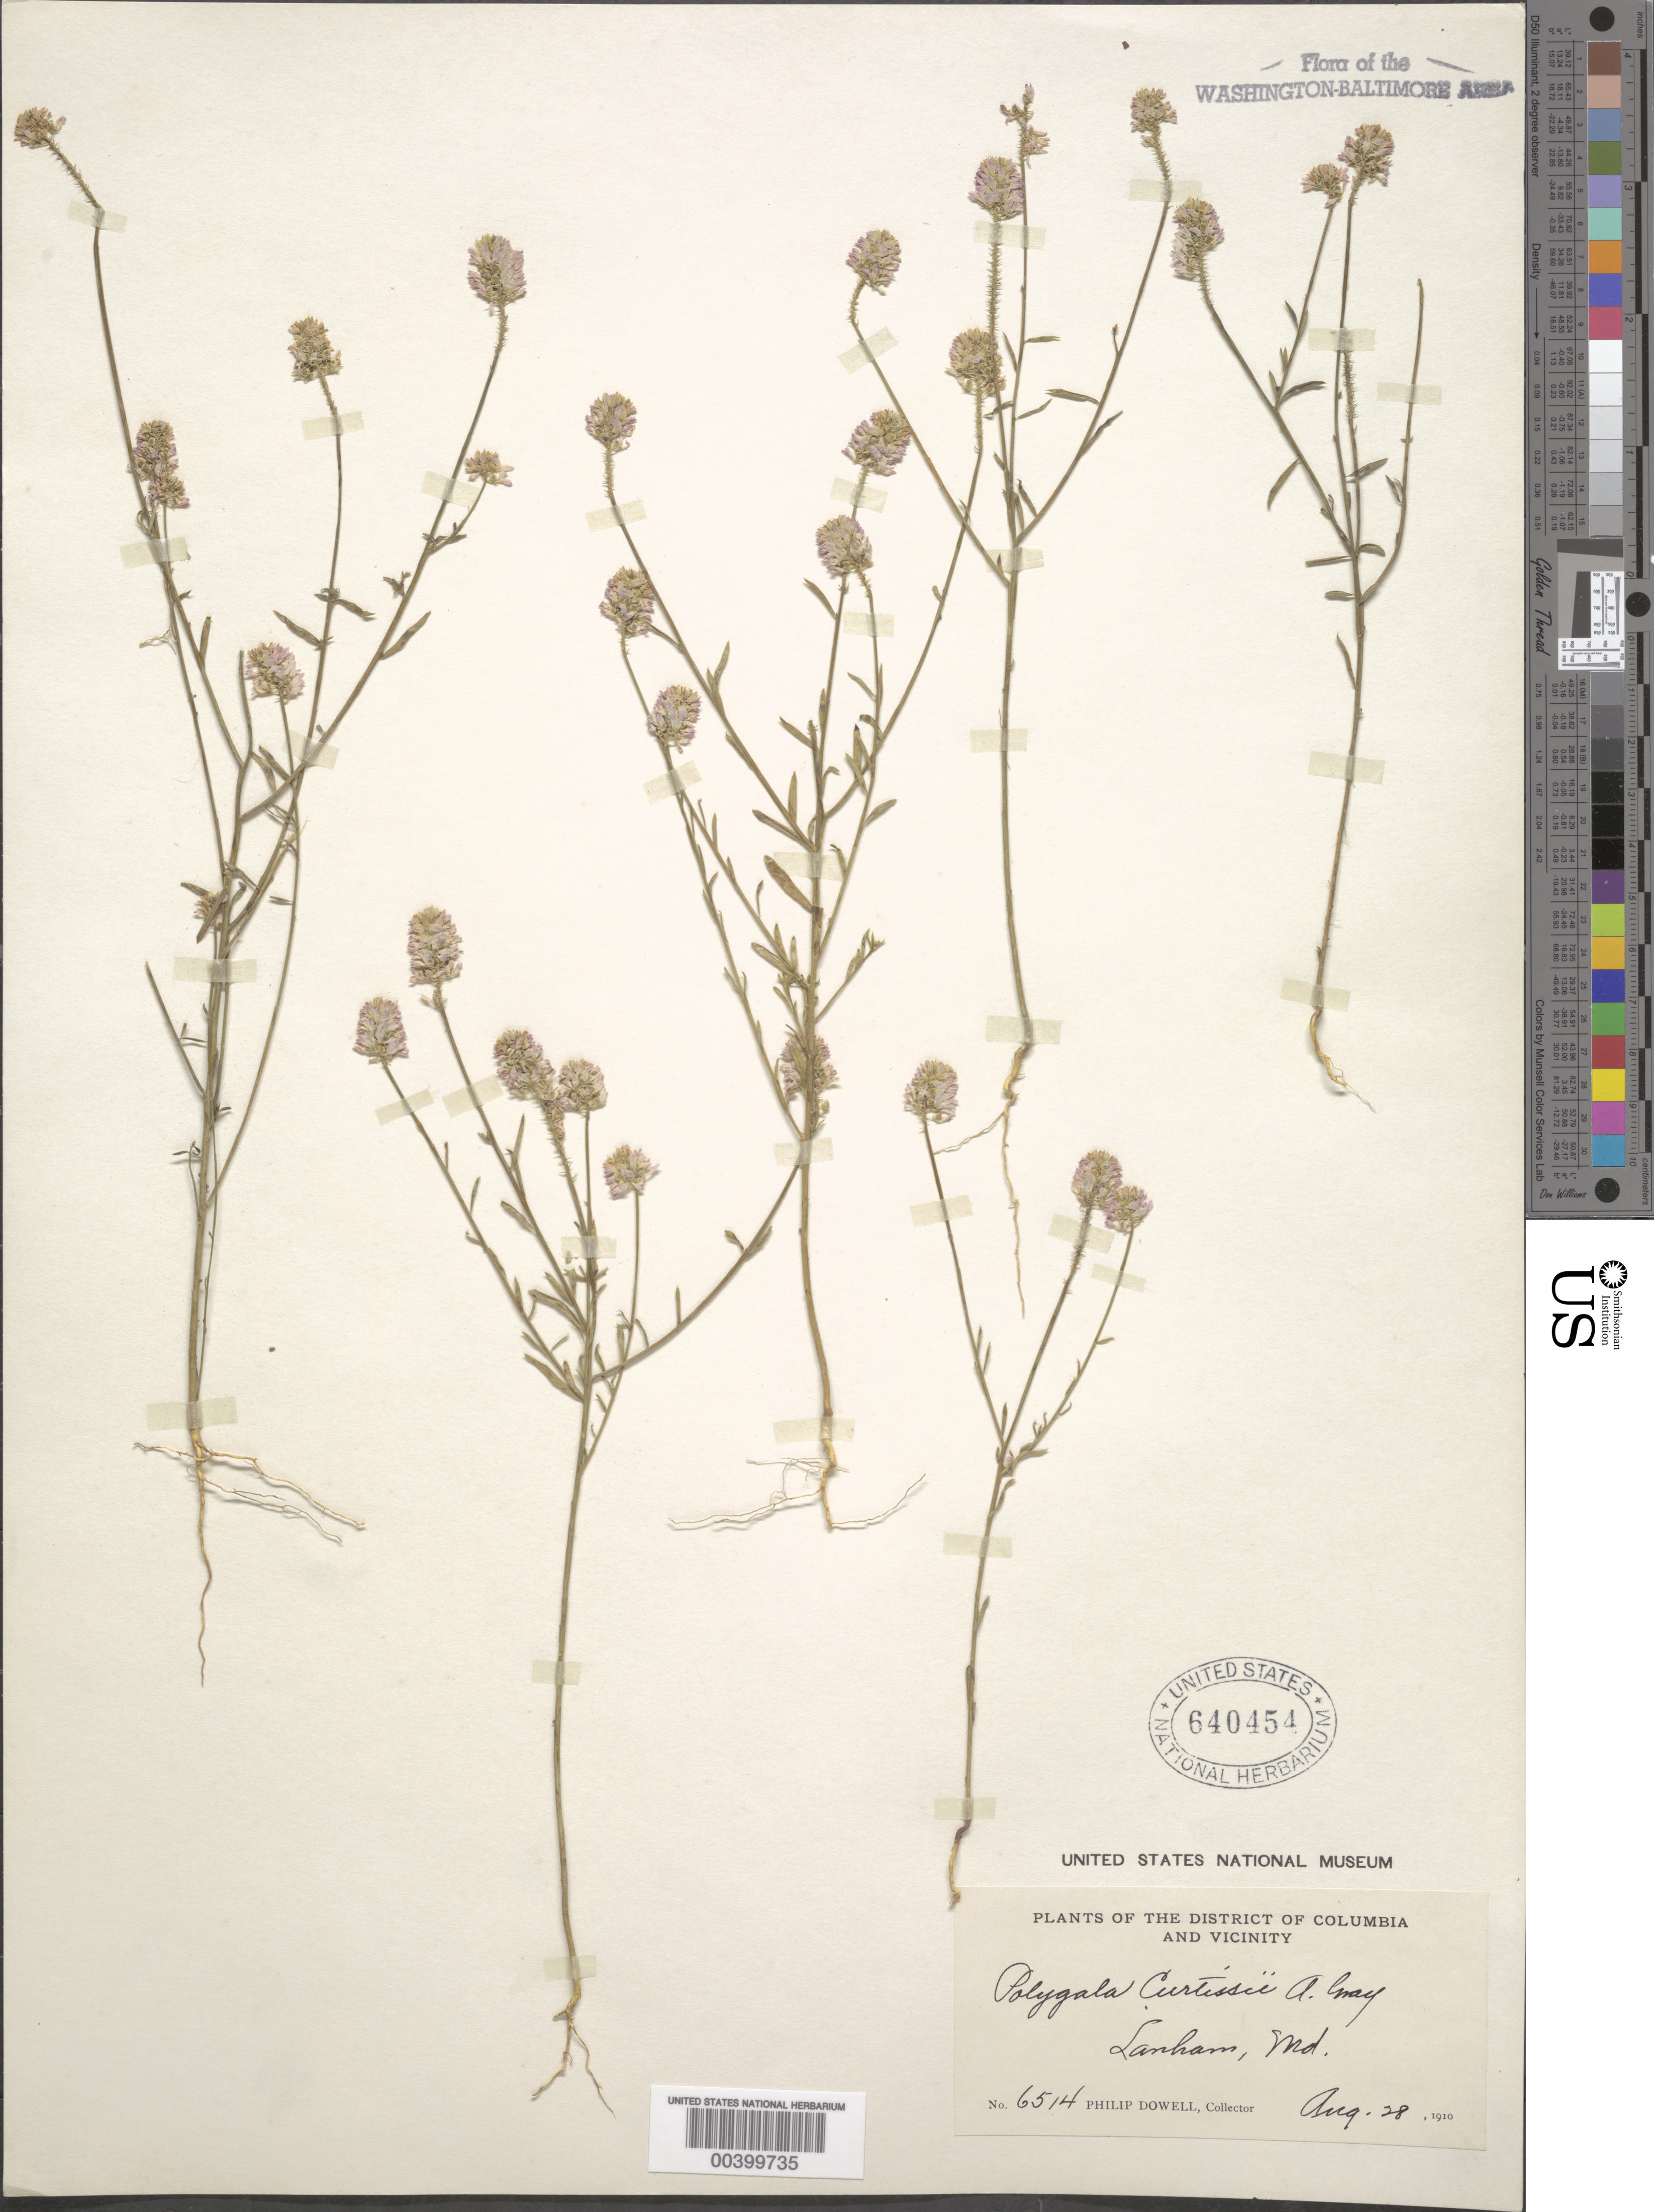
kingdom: Plantae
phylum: Tracheophyta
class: Magnoliopsida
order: Fabales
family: Polygalaceae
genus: Polygala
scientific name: Polygala curtissii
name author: A. Gray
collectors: P. Dowell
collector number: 6514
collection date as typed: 28 Aug 1910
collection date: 1910-08-28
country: United States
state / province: Maryland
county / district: Prince George's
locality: Lanham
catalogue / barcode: US 640454